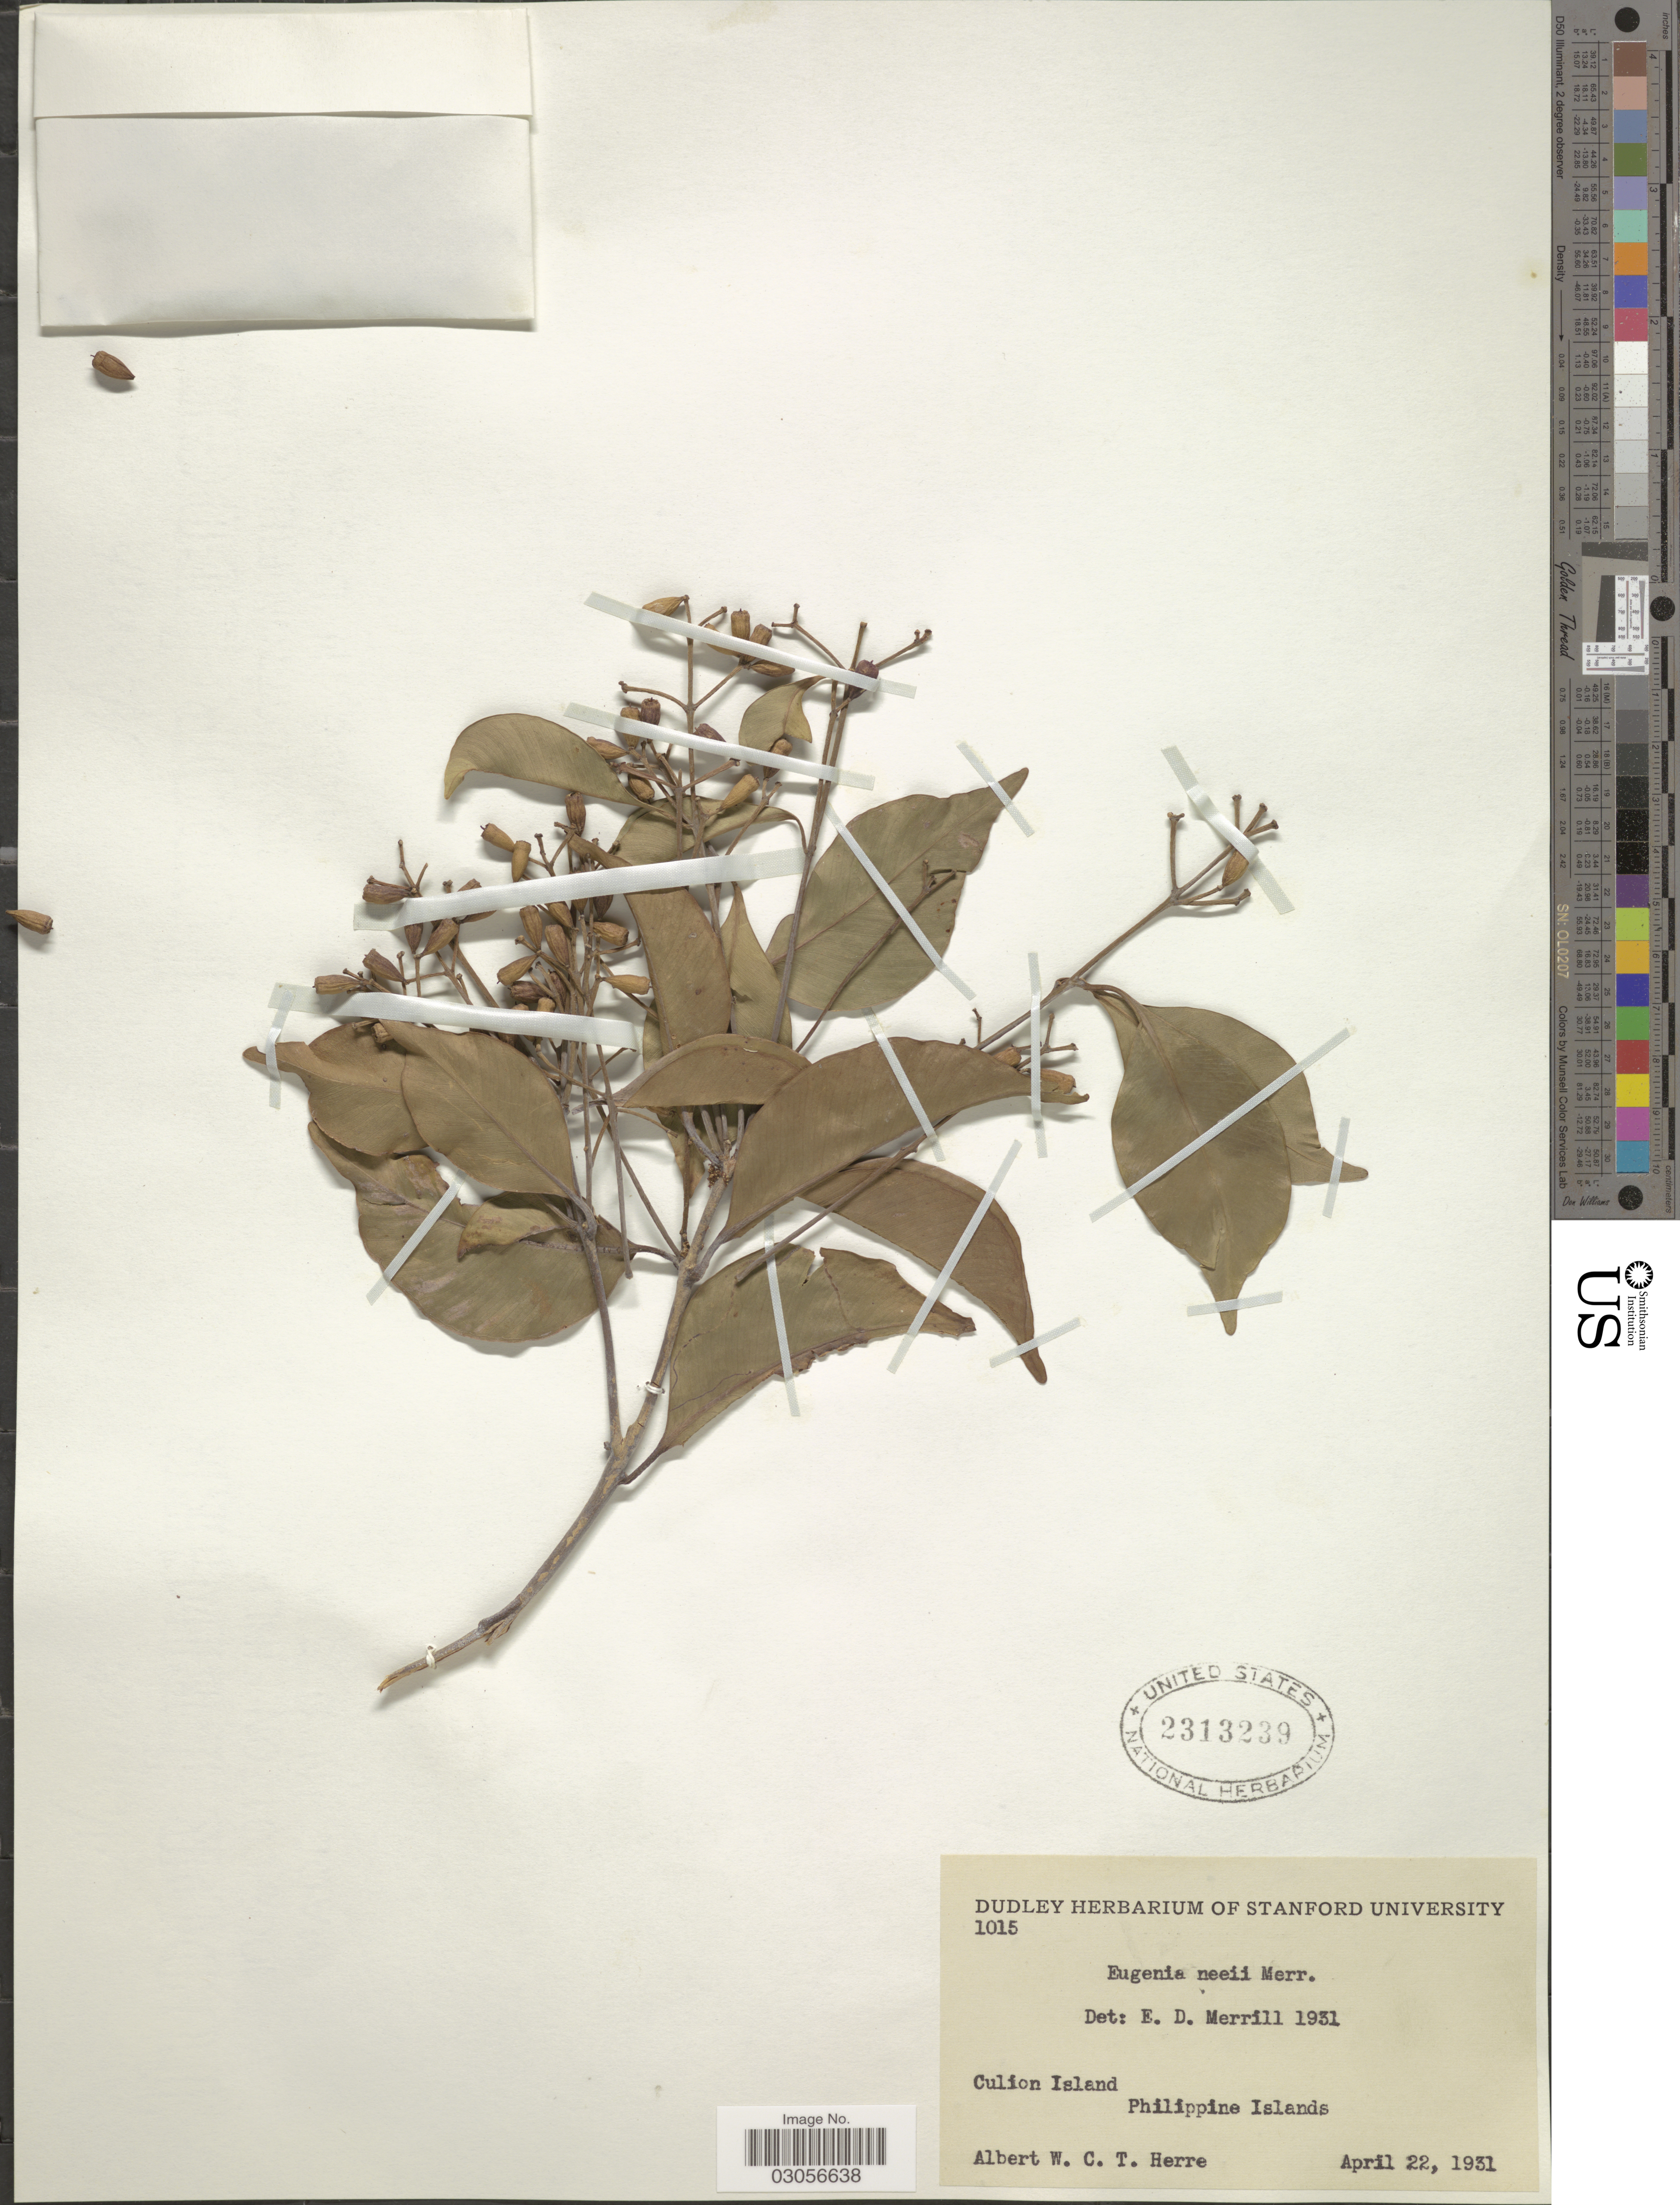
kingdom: Plantae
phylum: Tracheophyta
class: Magnoliopsida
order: Myrtales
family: Myrtaceae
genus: Syzygium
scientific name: Syzygium striatulum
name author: (C.B. Rob.) Merr.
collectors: A. W. Herre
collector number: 1015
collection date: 1931-04-22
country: Philippines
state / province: Mimaropa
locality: Culion Island. Philippine Islands.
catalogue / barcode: US 2313239